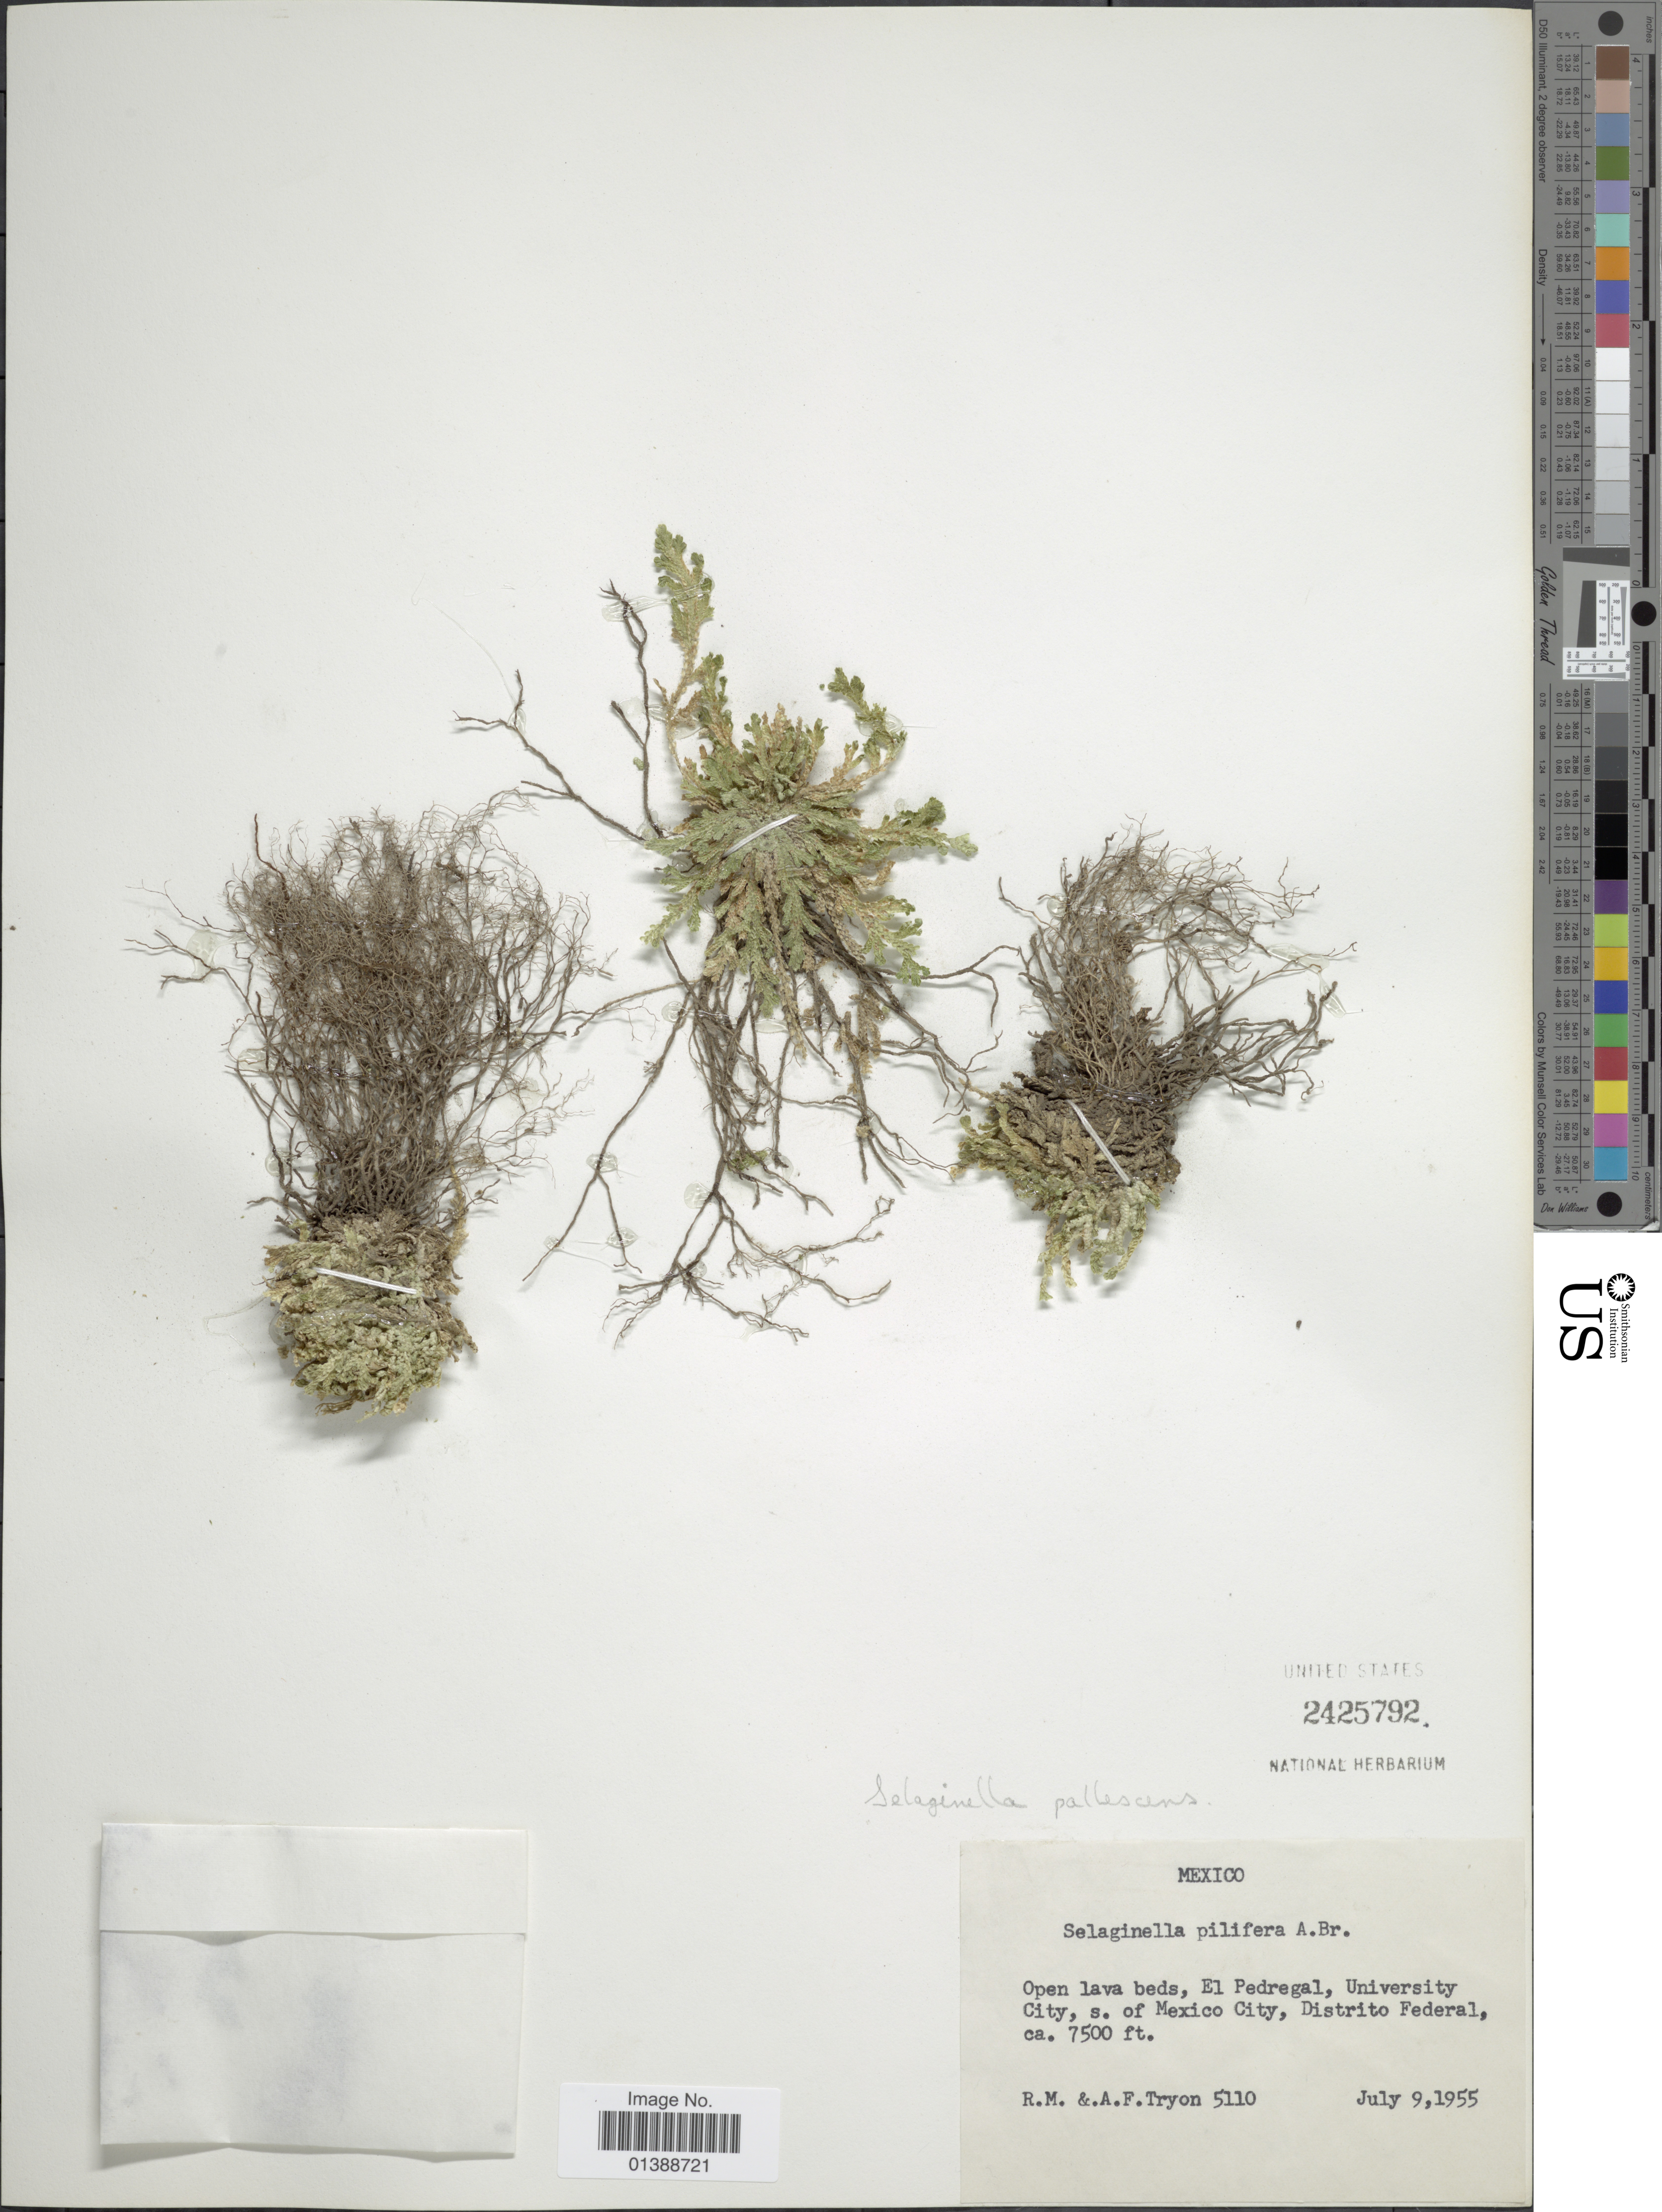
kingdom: Plantae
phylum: Tracheophyta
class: Lycopodiopsida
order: Selaginellales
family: Selaginellaceae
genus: Selaginella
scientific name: Selaginella pallescens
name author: (C. Presl) Spring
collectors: R. M. Tryon & A. F. Tryon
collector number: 5110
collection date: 1955-07-09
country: Mexico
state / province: Distrito Federal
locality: El Pedragal, University City, s. of Mexico City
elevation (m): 2286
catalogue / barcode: US 2425792